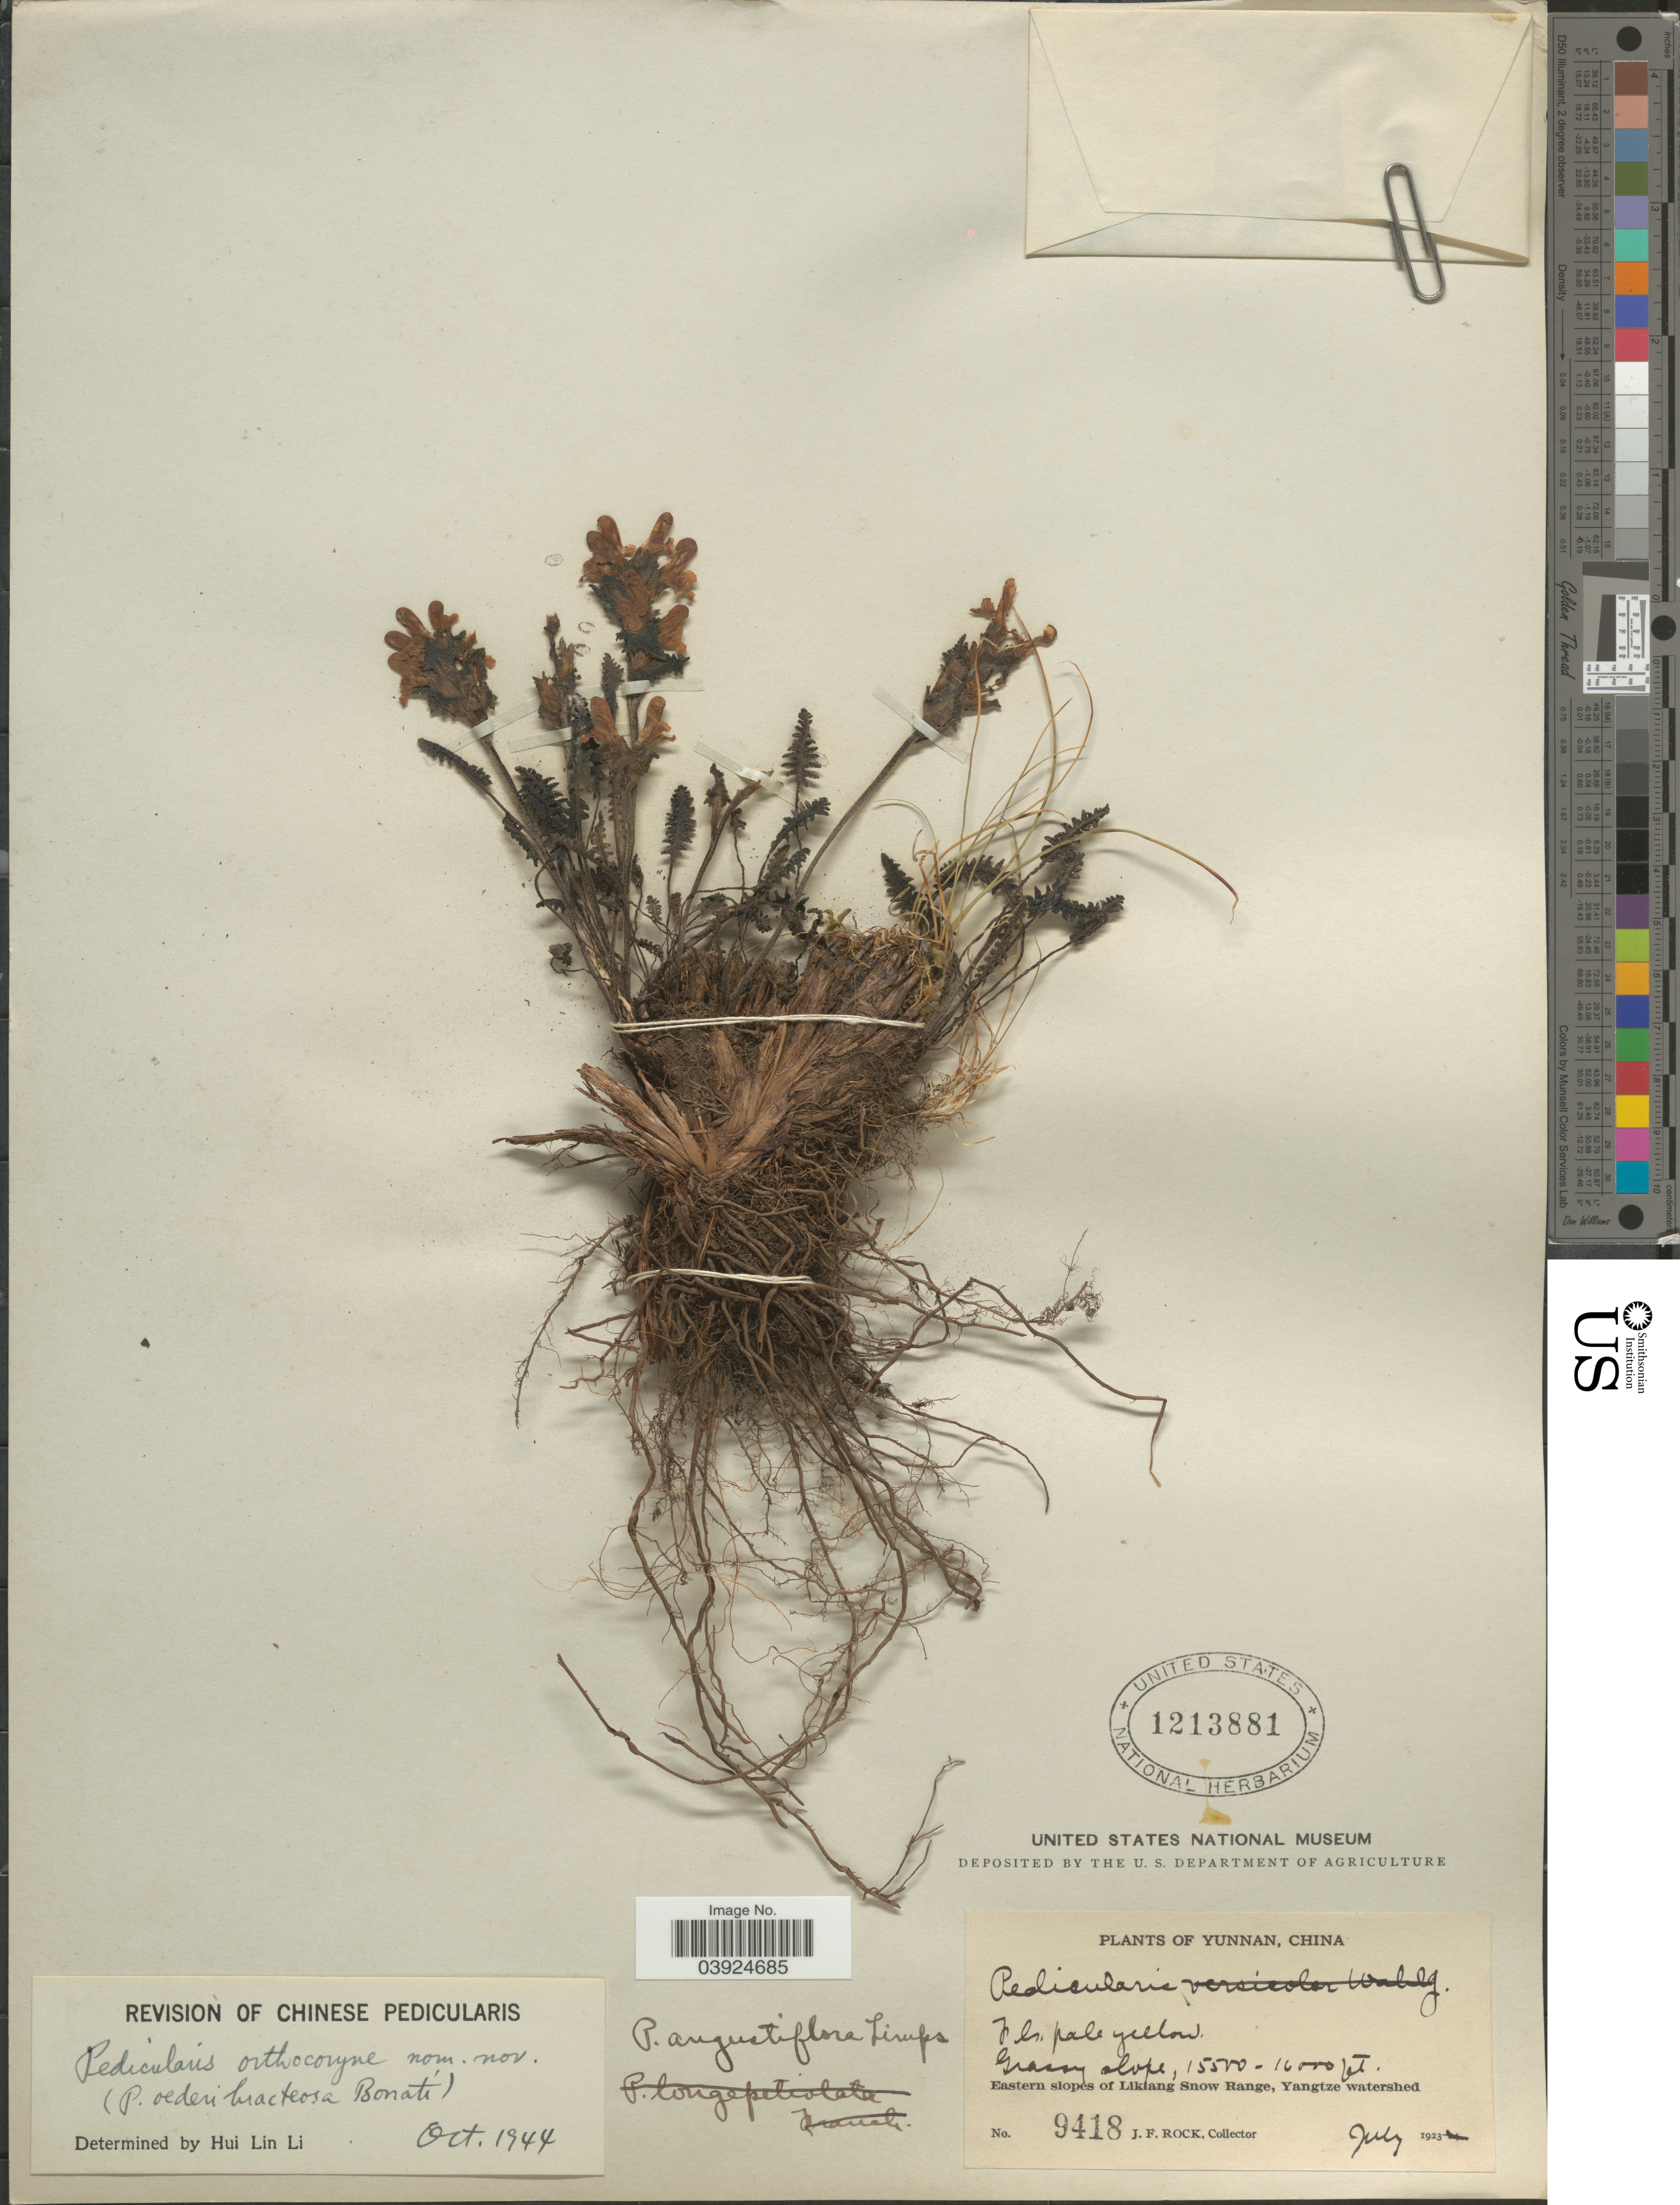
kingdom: Plantae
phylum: Tracheophyta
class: Magnoliopsida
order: Lamiales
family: Orobanchaceae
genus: Pedicularis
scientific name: Pedicularis orthocoryne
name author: H.L. Li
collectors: J. Rock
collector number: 9418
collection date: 1923-07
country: China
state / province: Yunnan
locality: Eastern slopes of Likiang Snow Range, Yangtze watershed.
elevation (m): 4724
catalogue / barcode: US 1213881